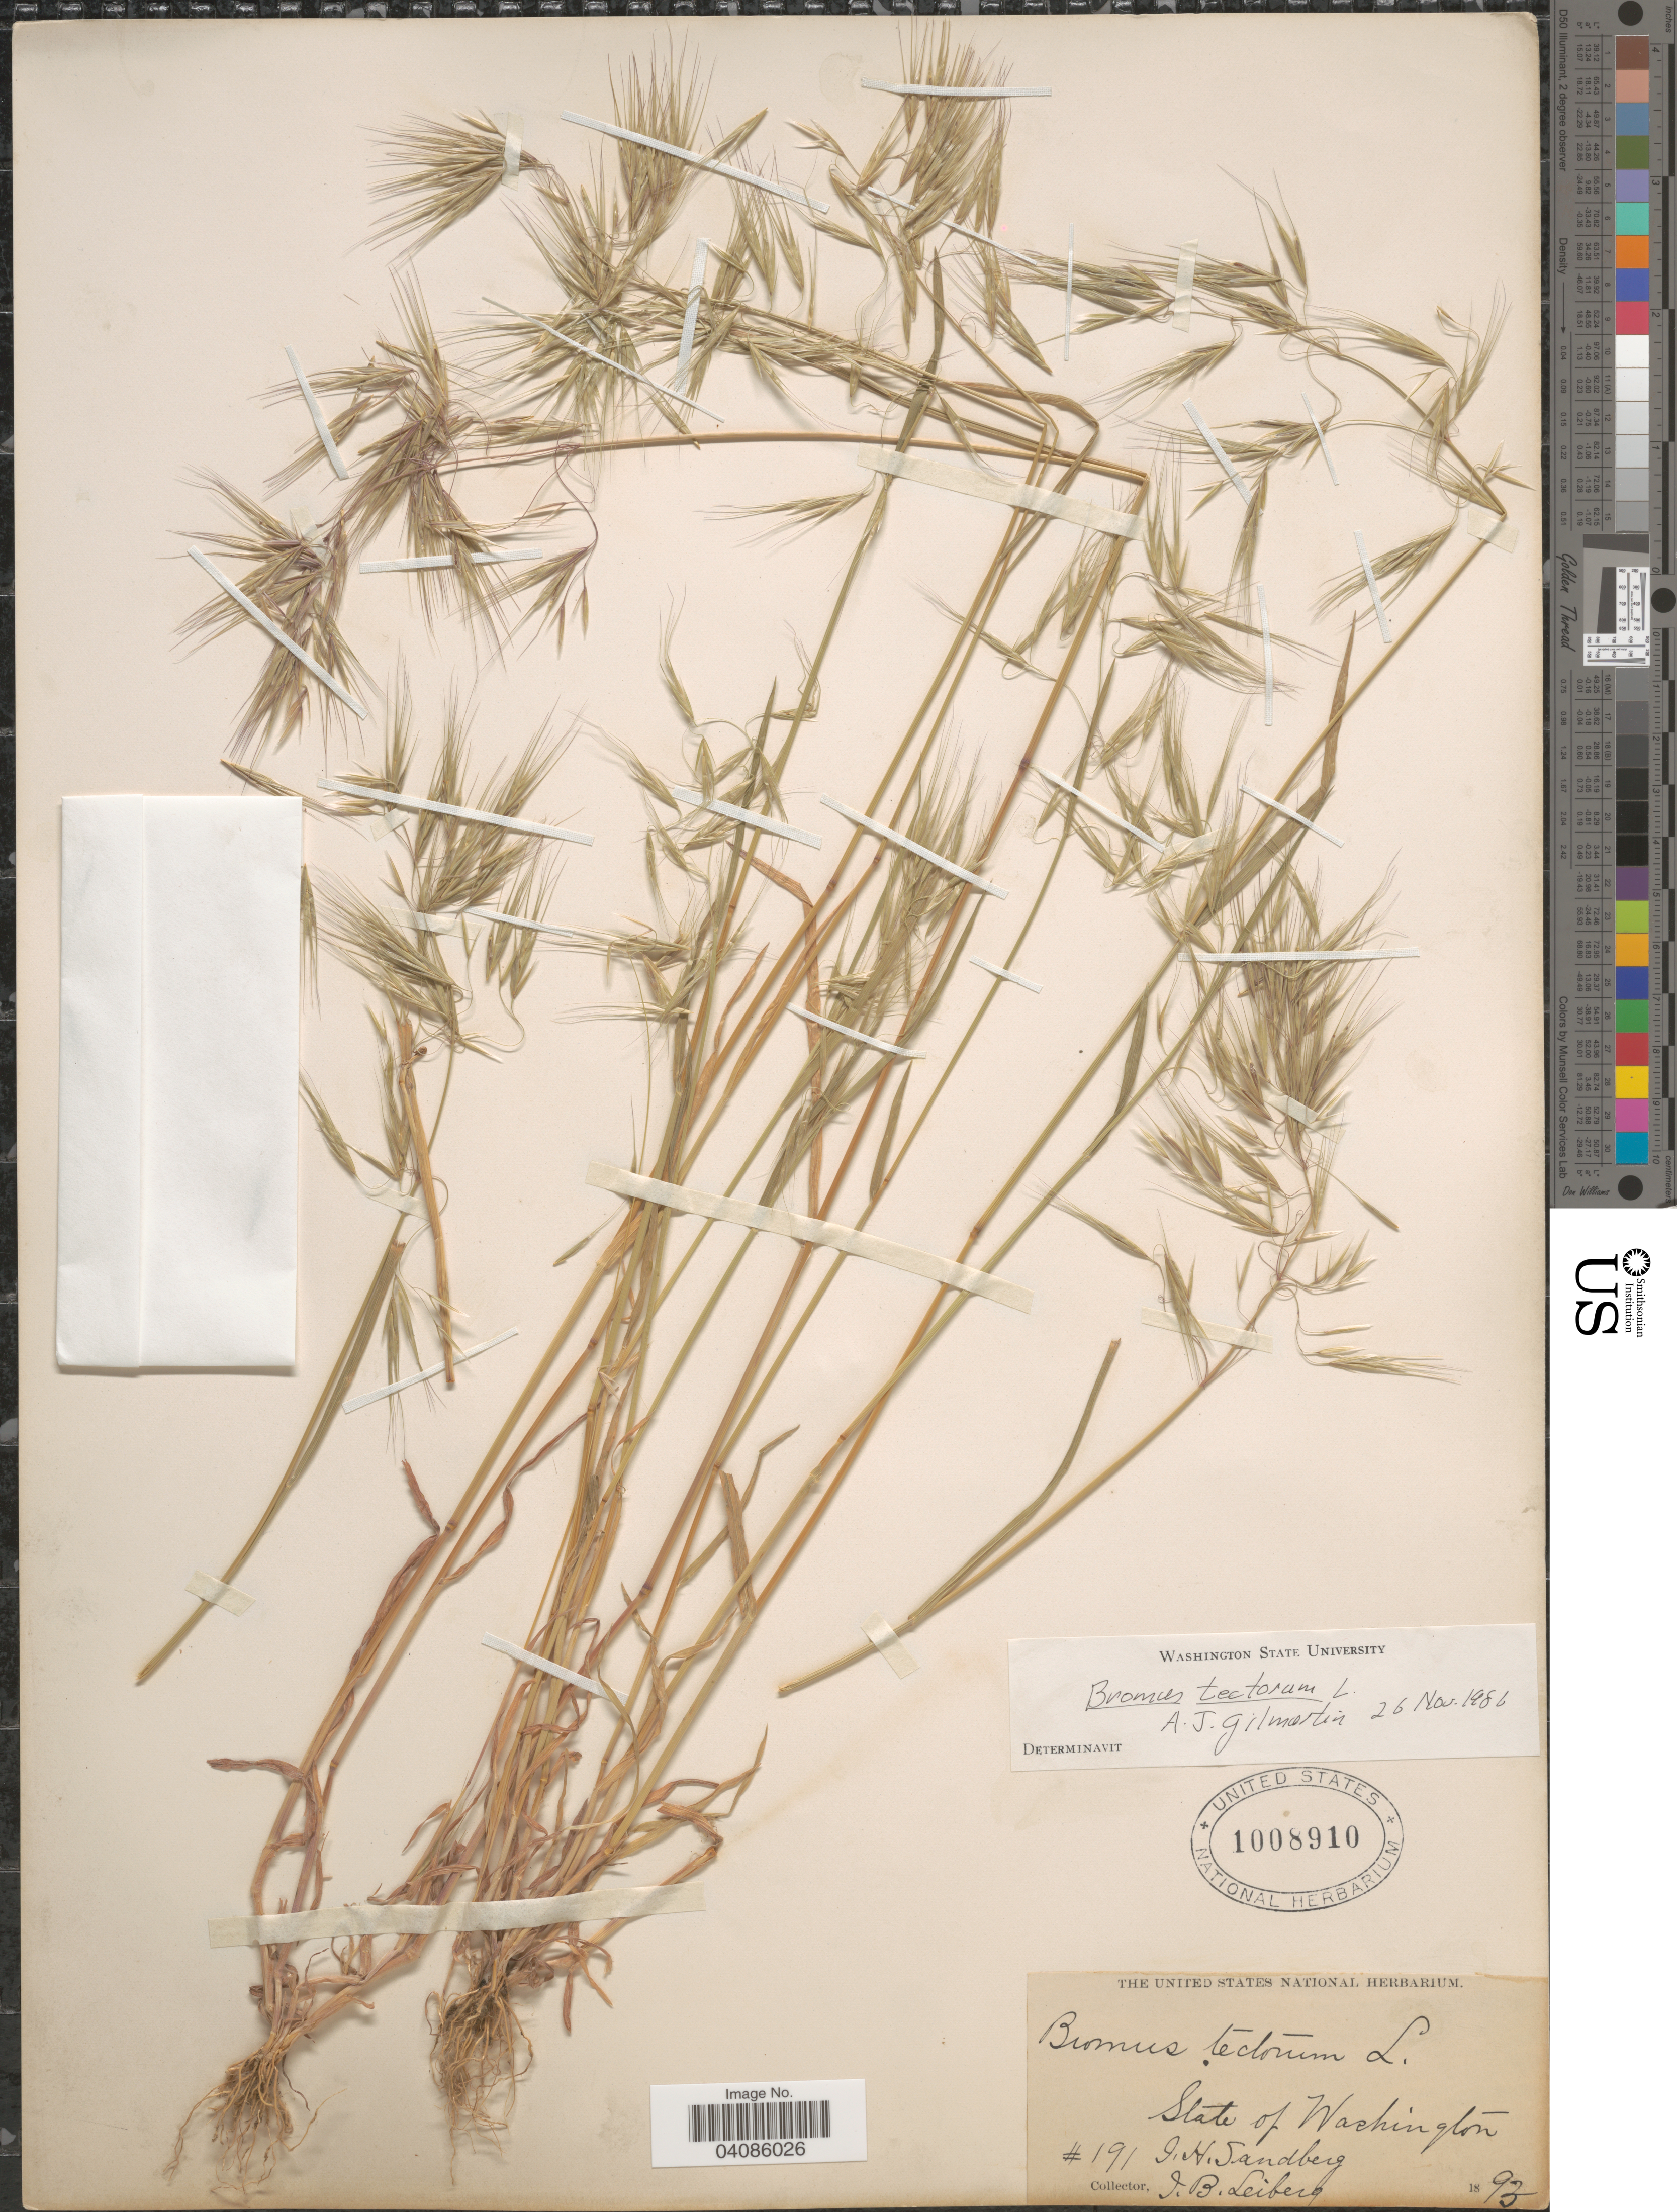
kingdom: Plantae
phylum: Tracheophyta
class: Liliopsida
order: Poales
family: Poaceae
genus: Bromus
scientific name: Bromus tectorum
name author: L.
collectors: J. H. Sandberg & J. B. Leiberg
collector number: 191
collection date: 1892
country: United States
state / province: Washington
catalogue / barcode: US 1008910